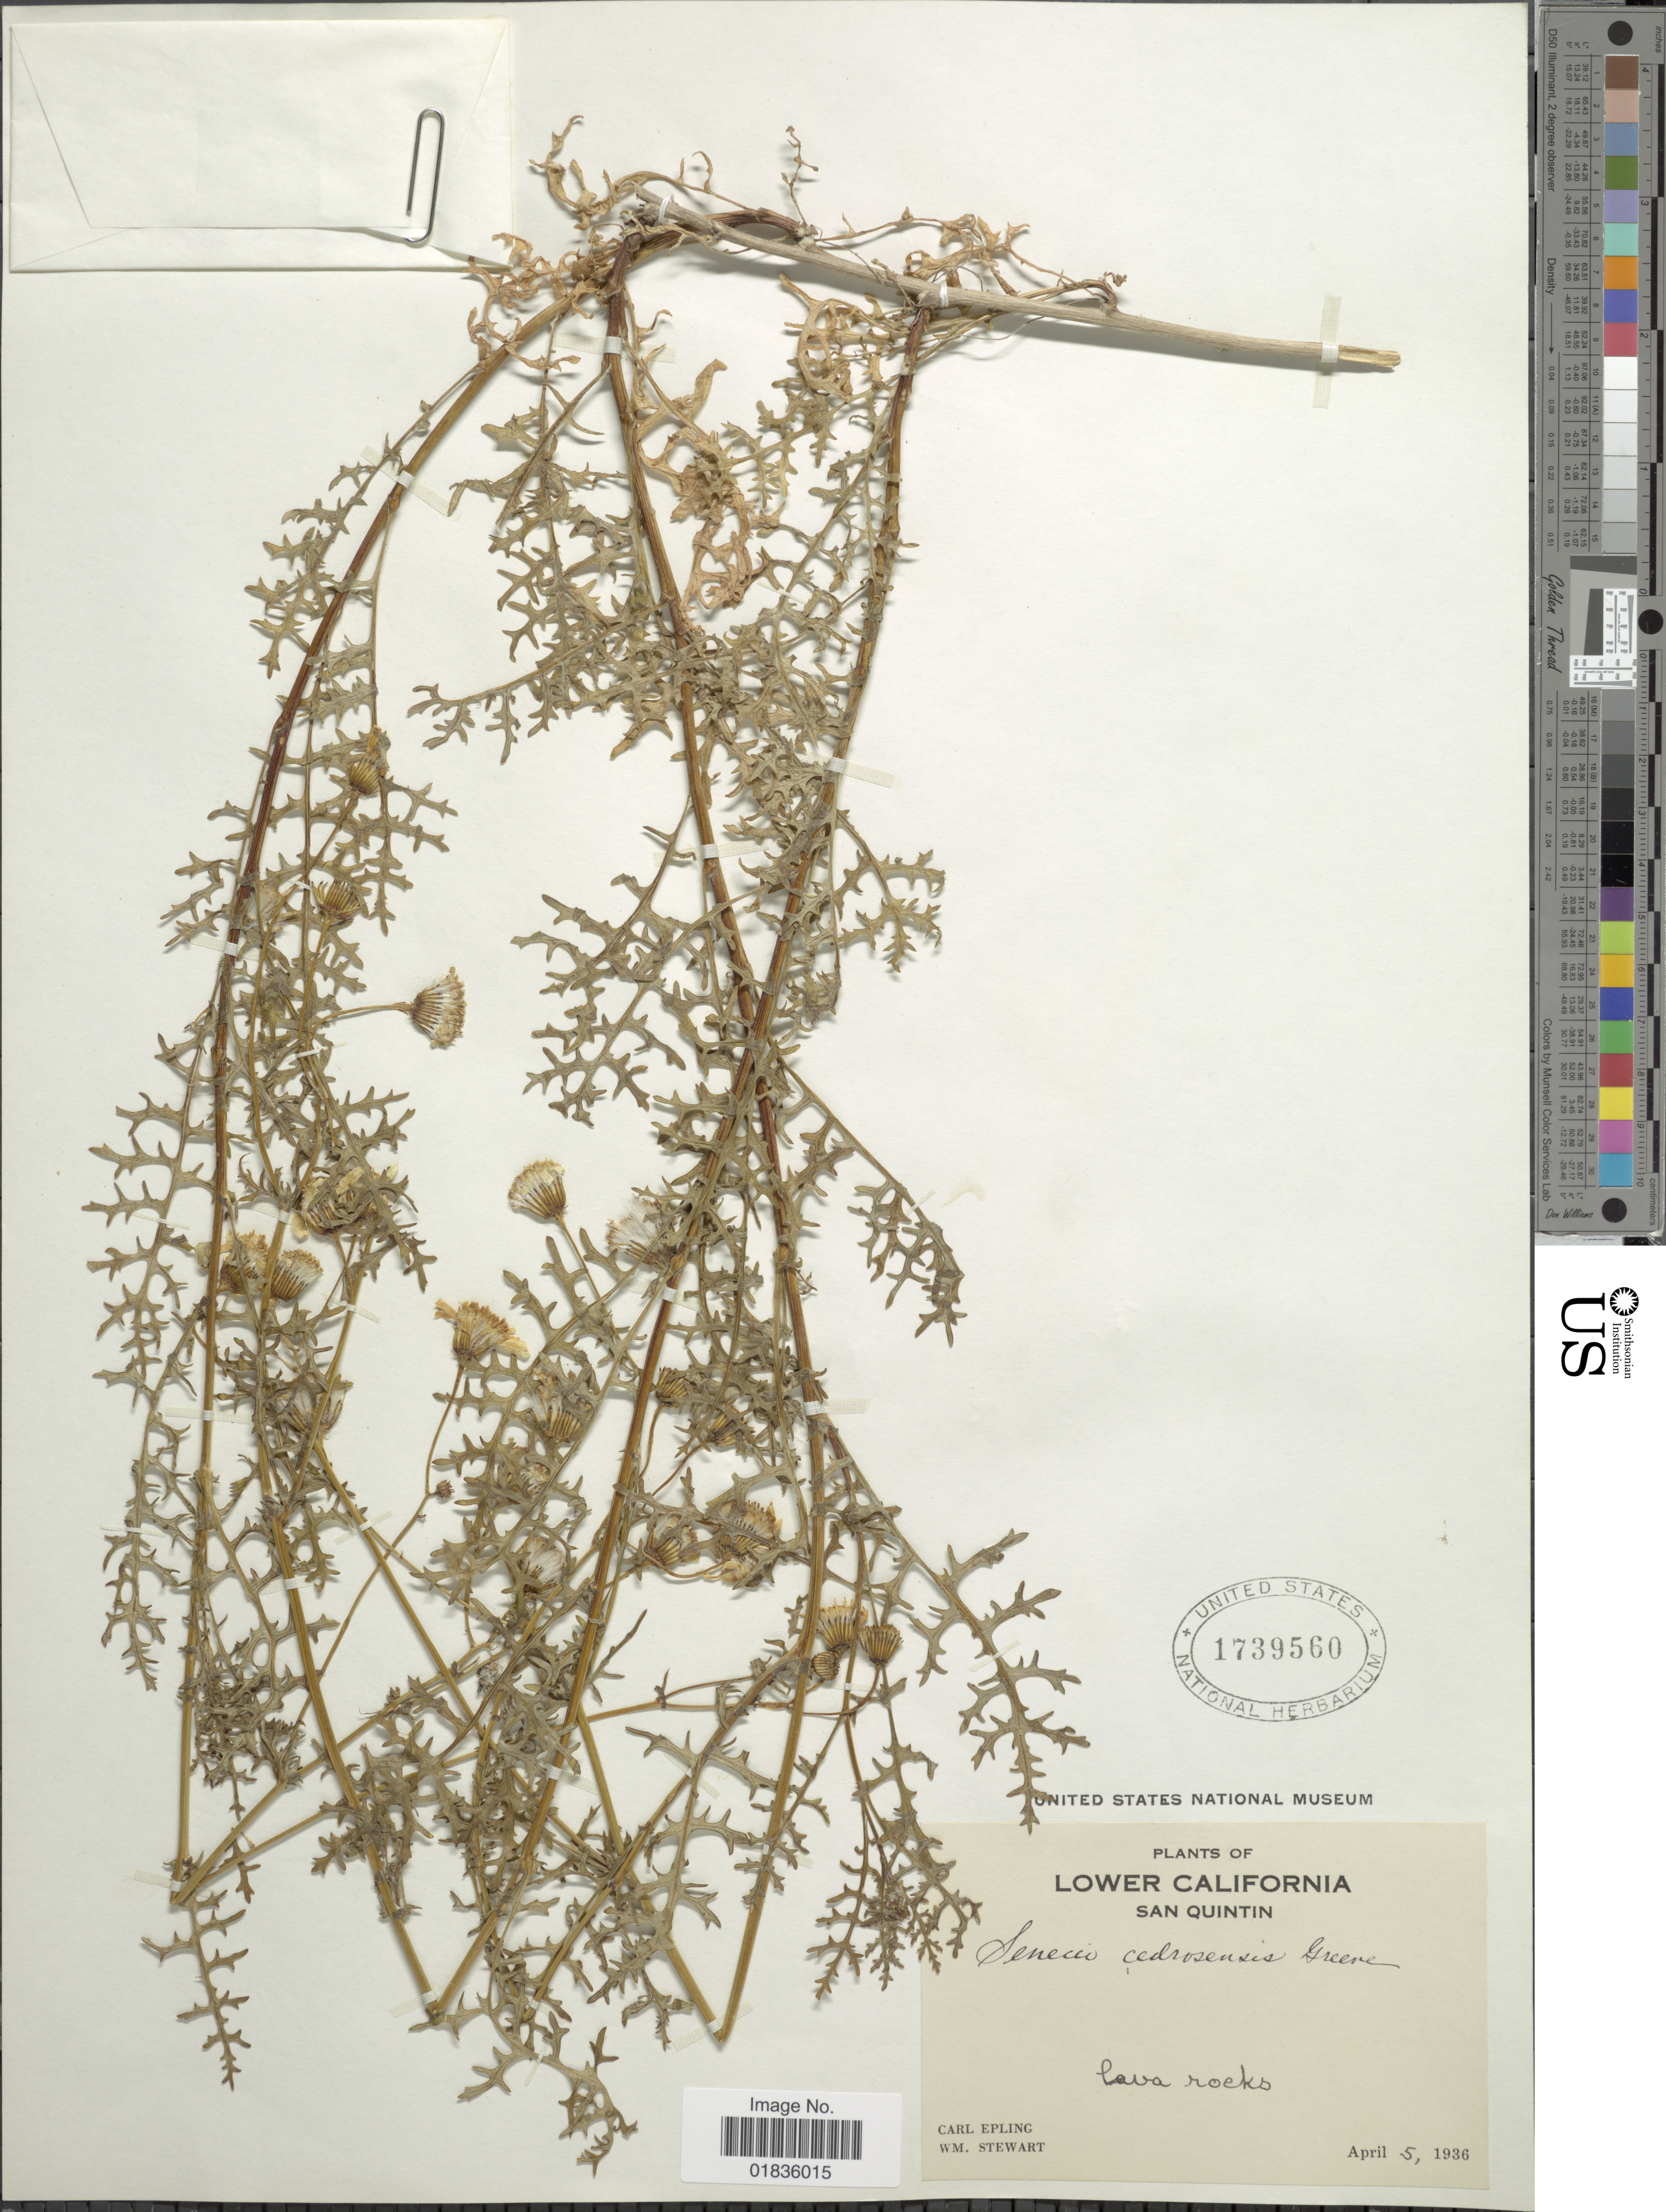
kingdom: Plantae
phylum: Tracheophyta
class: Magnoliopsida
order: Asterales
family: Asteraceae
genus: Senecio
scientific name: Senecio cedrosensis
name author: Greene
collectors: C. C. Epling & W. Stewart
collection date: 1936-04-05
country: Mexico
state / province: Baja California Norte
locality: Lower California, San Quintin, Lava rocks.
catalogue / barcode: US 1739560